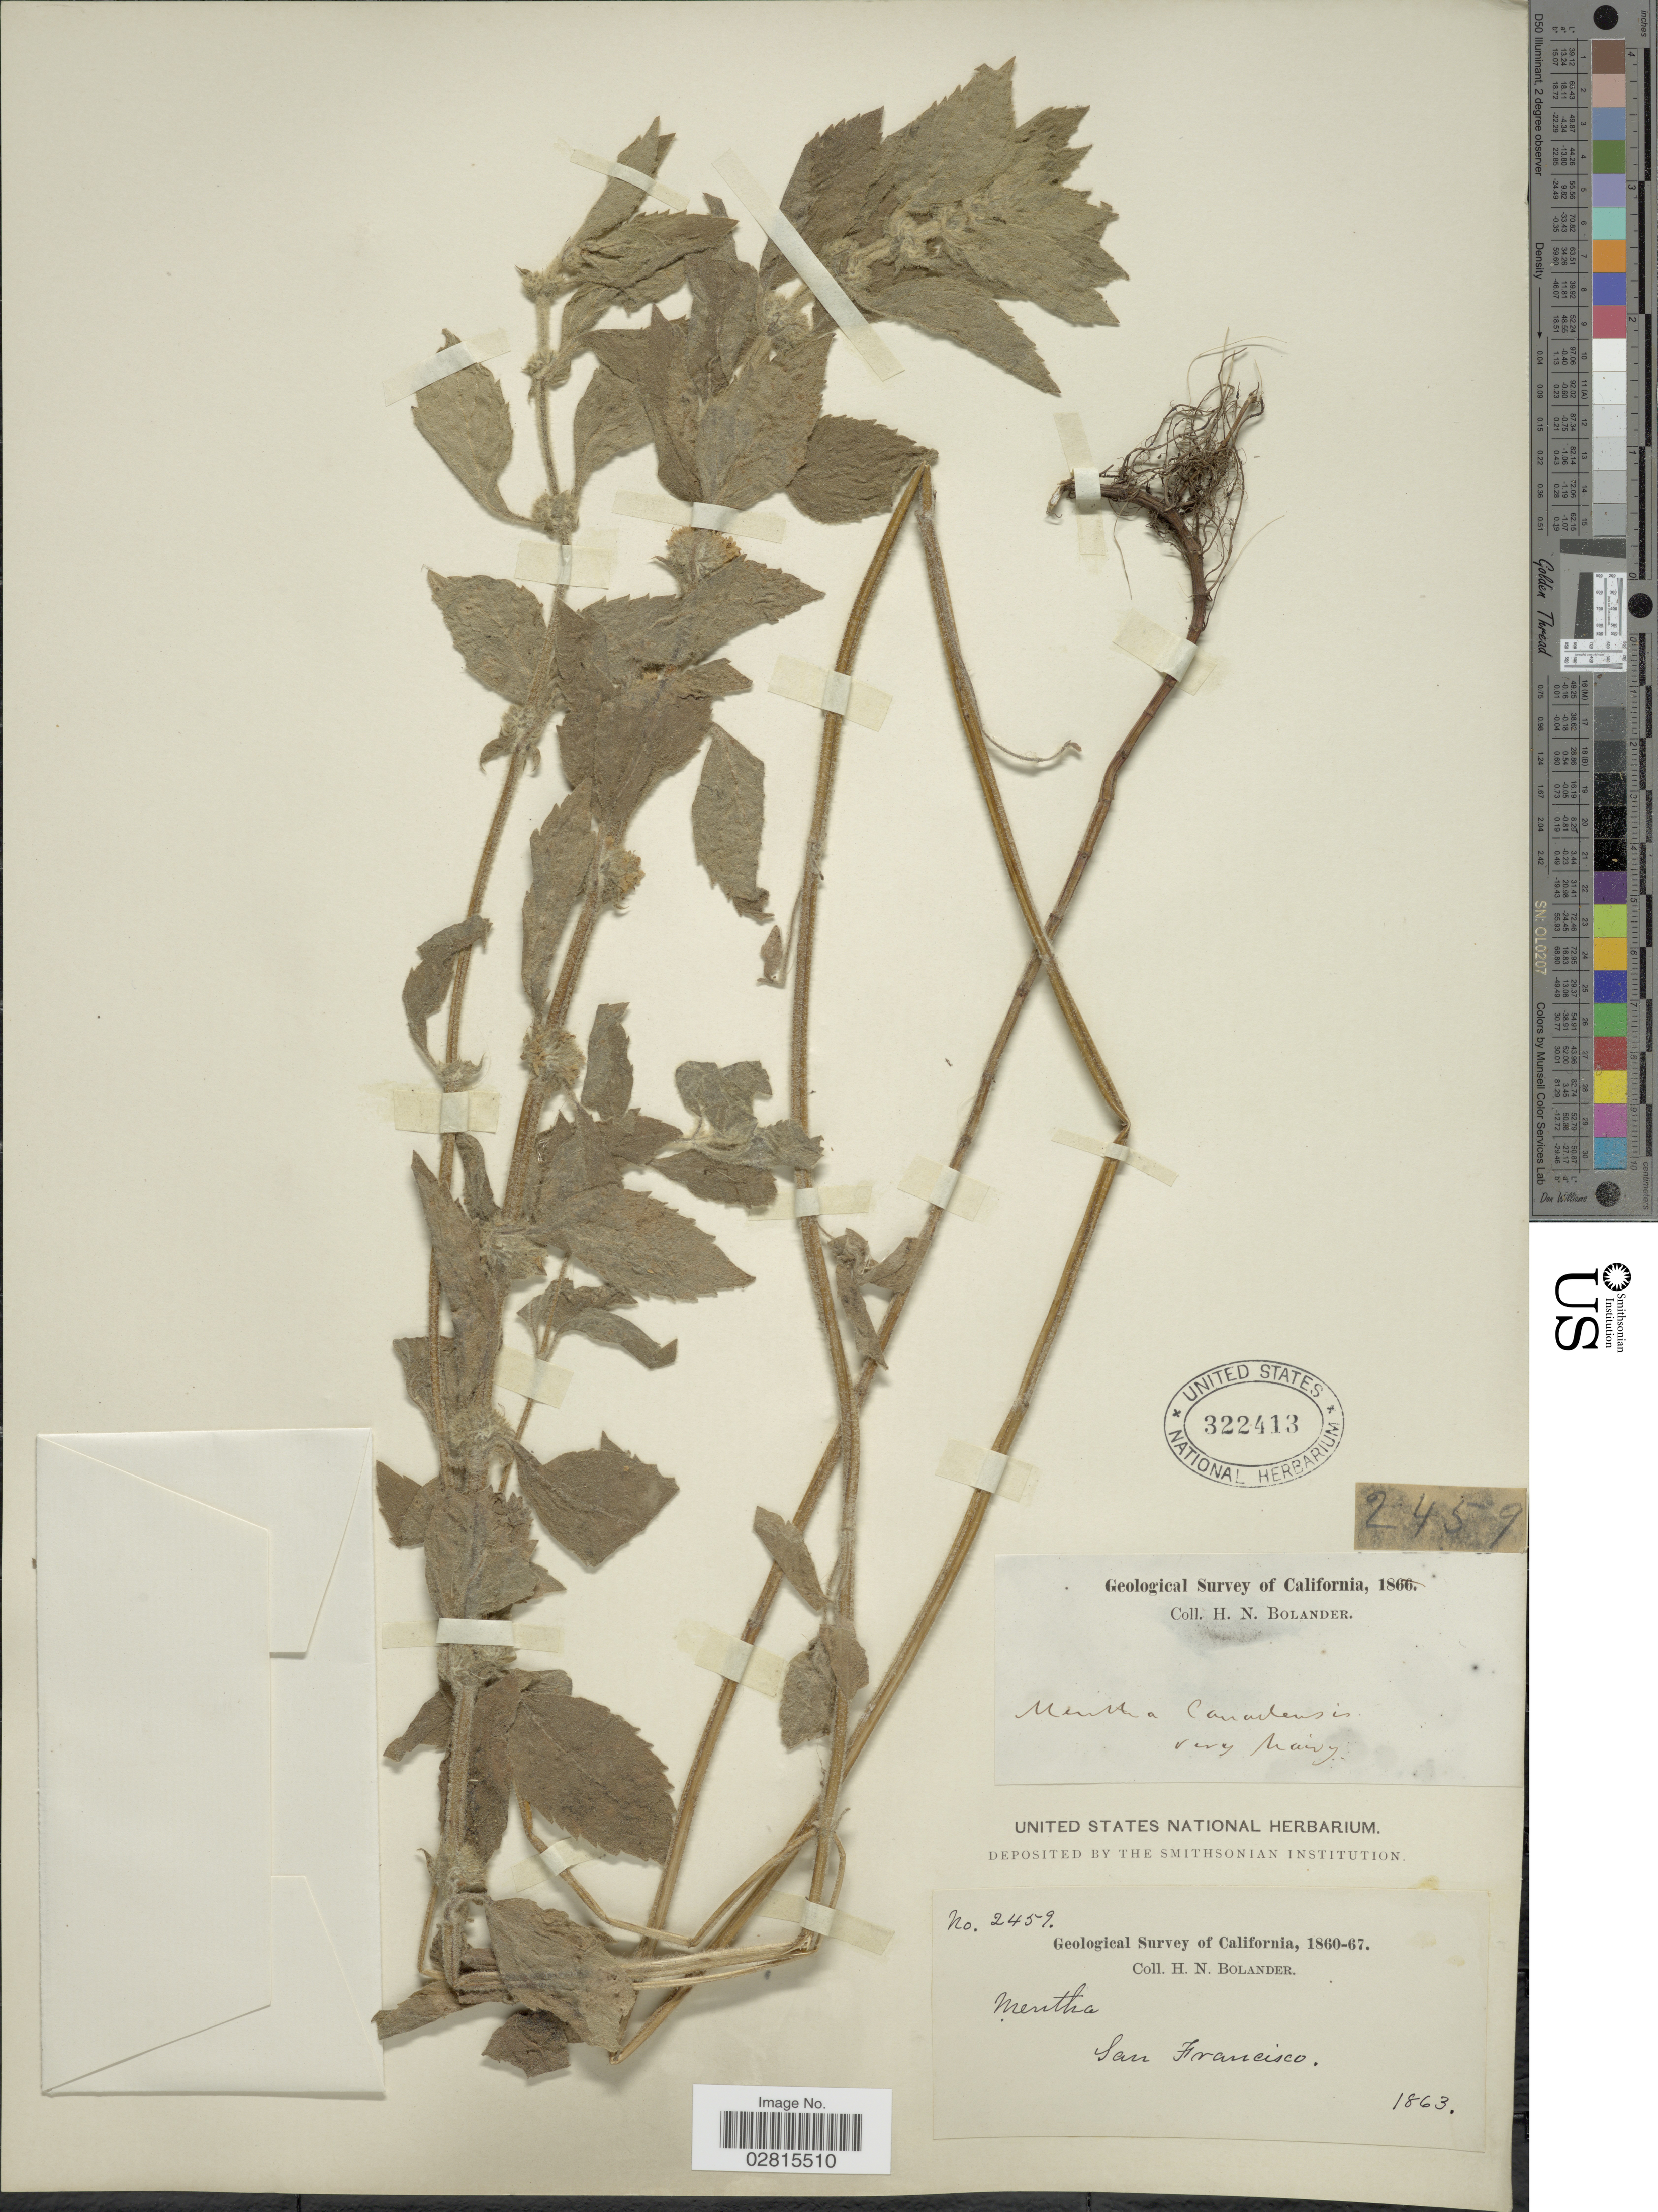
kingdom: Plantae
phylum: Tracheophyta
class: Magnoliopsida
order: Lamiales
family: Lamiaceae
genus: Mentha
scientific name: Mentha canadensis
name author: L.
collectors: H. Bolander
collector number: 2459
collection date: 1863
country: United States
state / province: California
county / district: San Francisco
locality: San Francisco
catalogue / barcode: US 322413